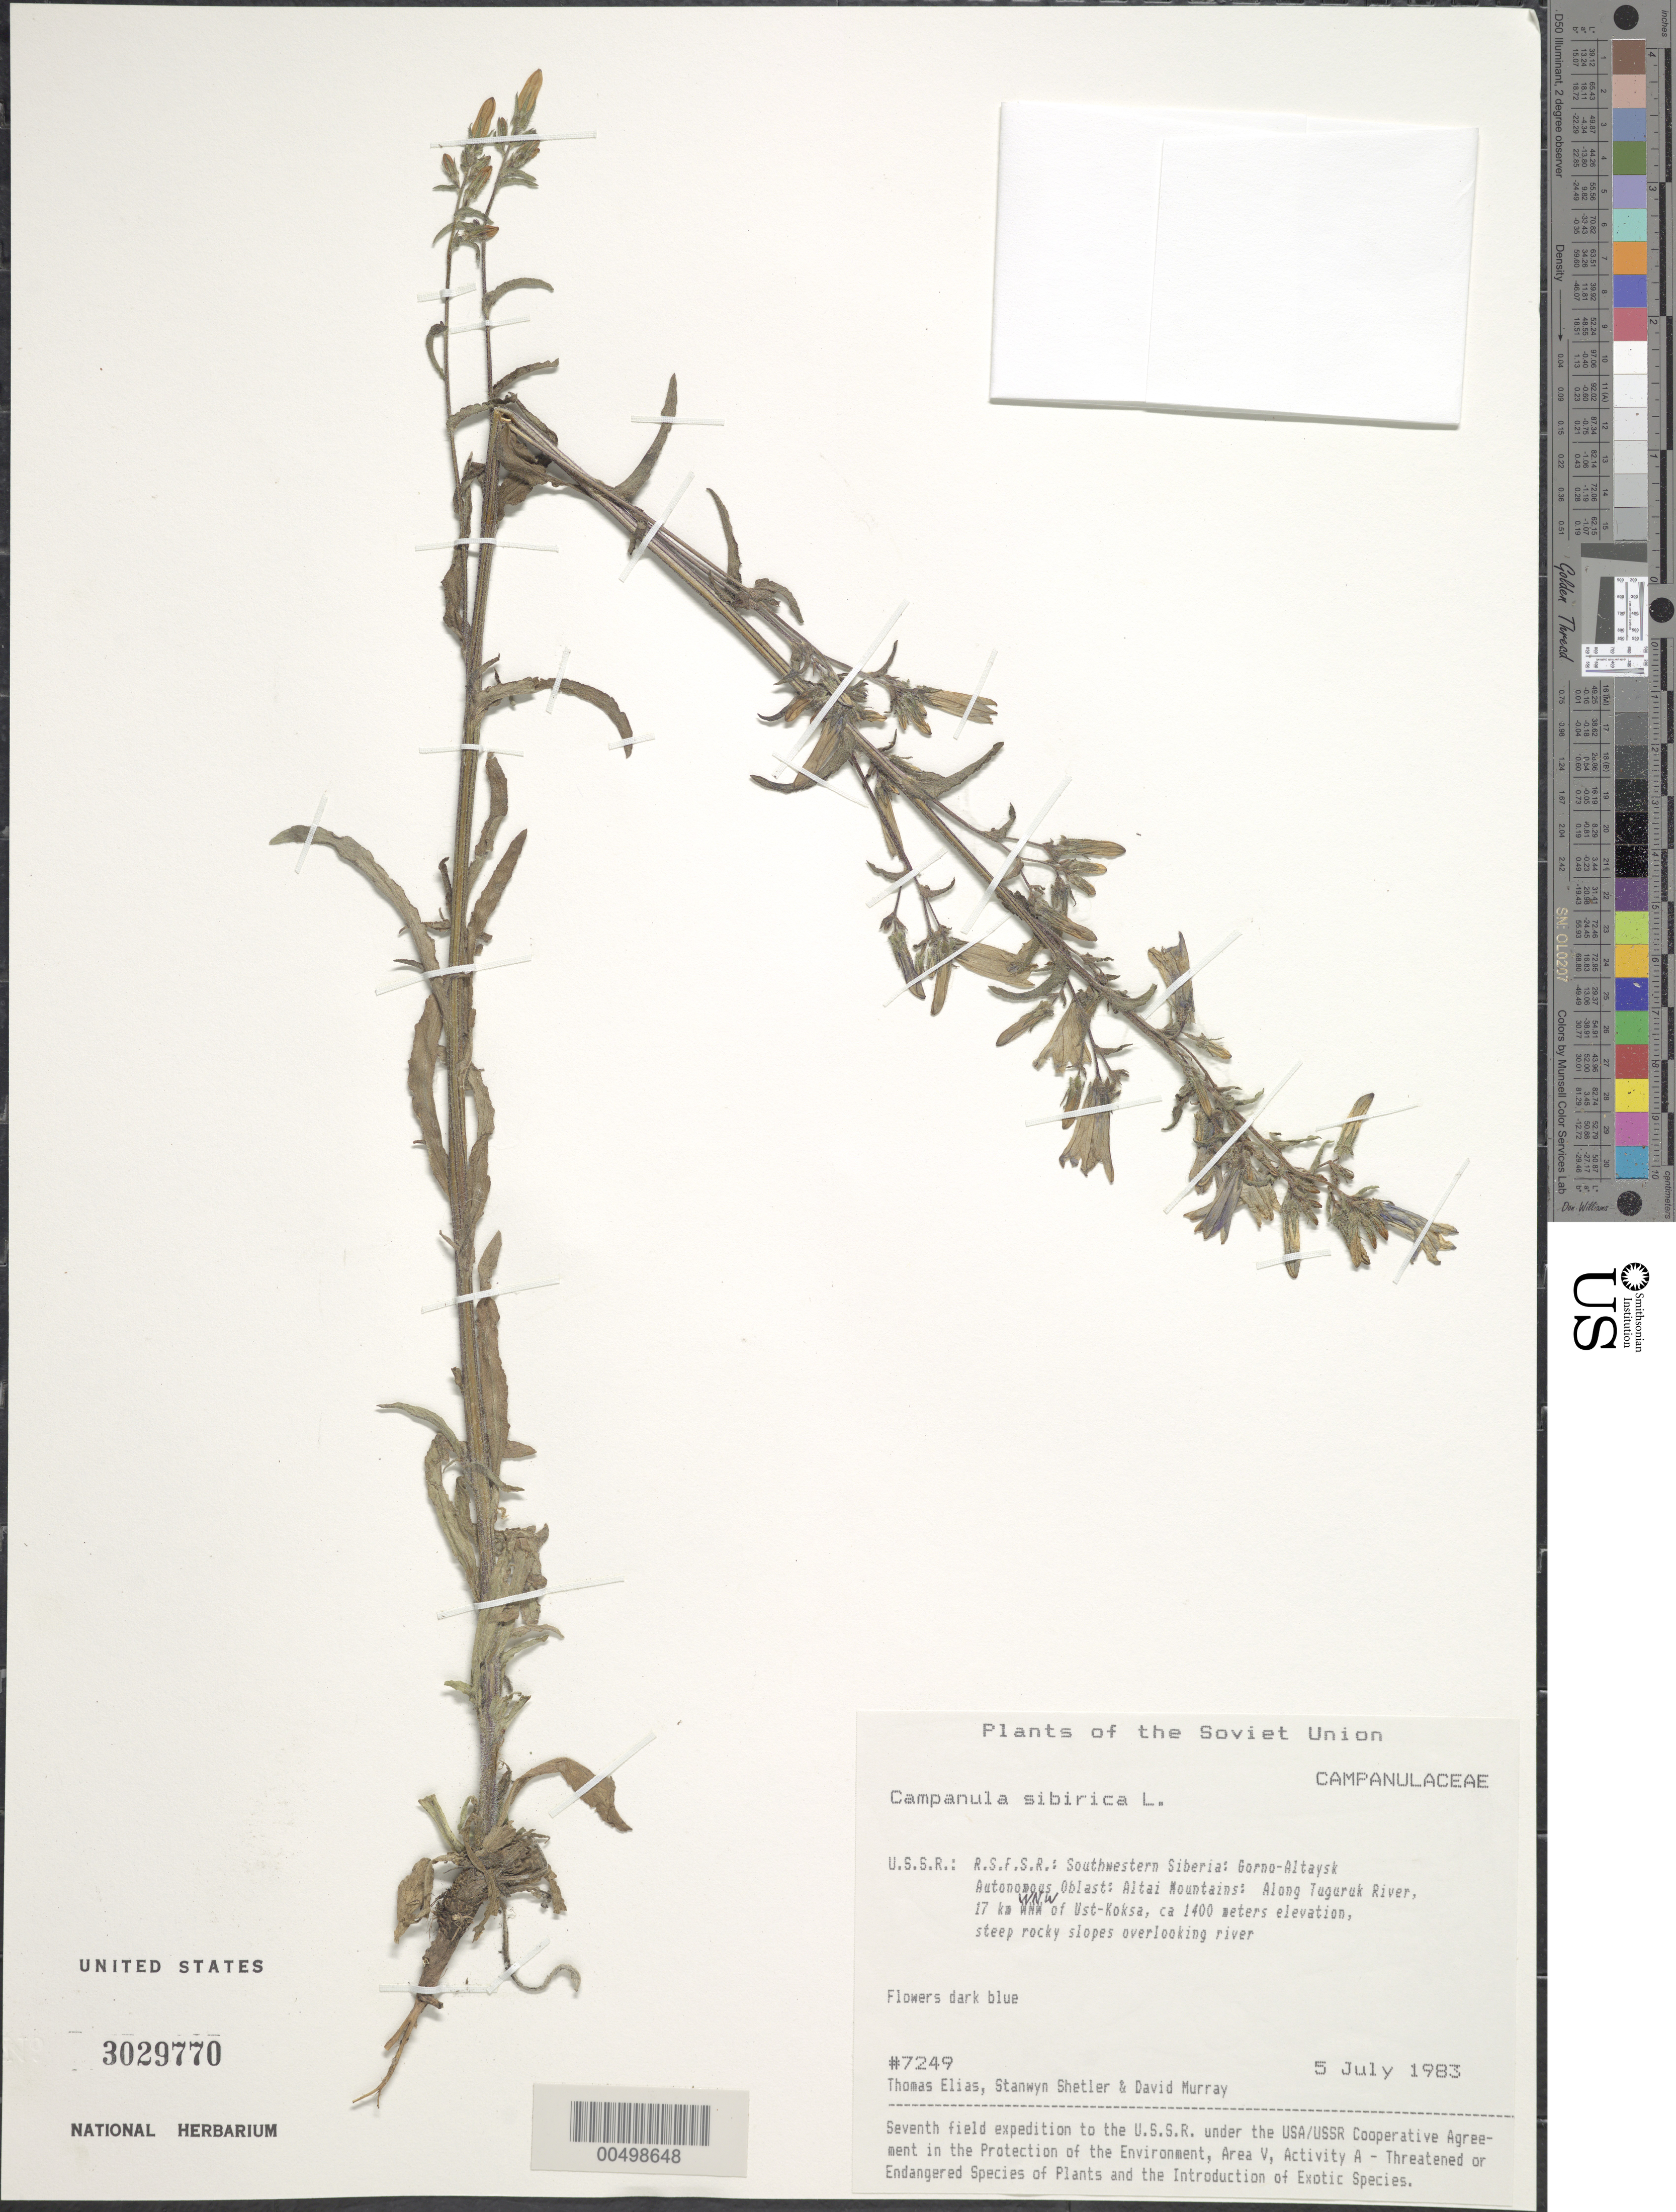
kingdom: Plantae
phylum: Tracheophyta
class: Magnoliopsida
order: Asterales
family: Campanulaceae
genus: Campanula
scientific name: Campanula sibirica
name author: L.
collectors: T. Elias, S. Shetler & D. F. Murray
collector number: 7249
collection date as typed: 05 Jul 1983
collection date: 1983-07-05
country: Russian Federation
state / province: Altai Republic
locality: Altai Mountains, along Tuguruk River, 17 km WNW of Ust-Koksa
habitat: steep rocky slopes overlooking river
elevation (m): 1400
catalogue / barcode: US 3029770